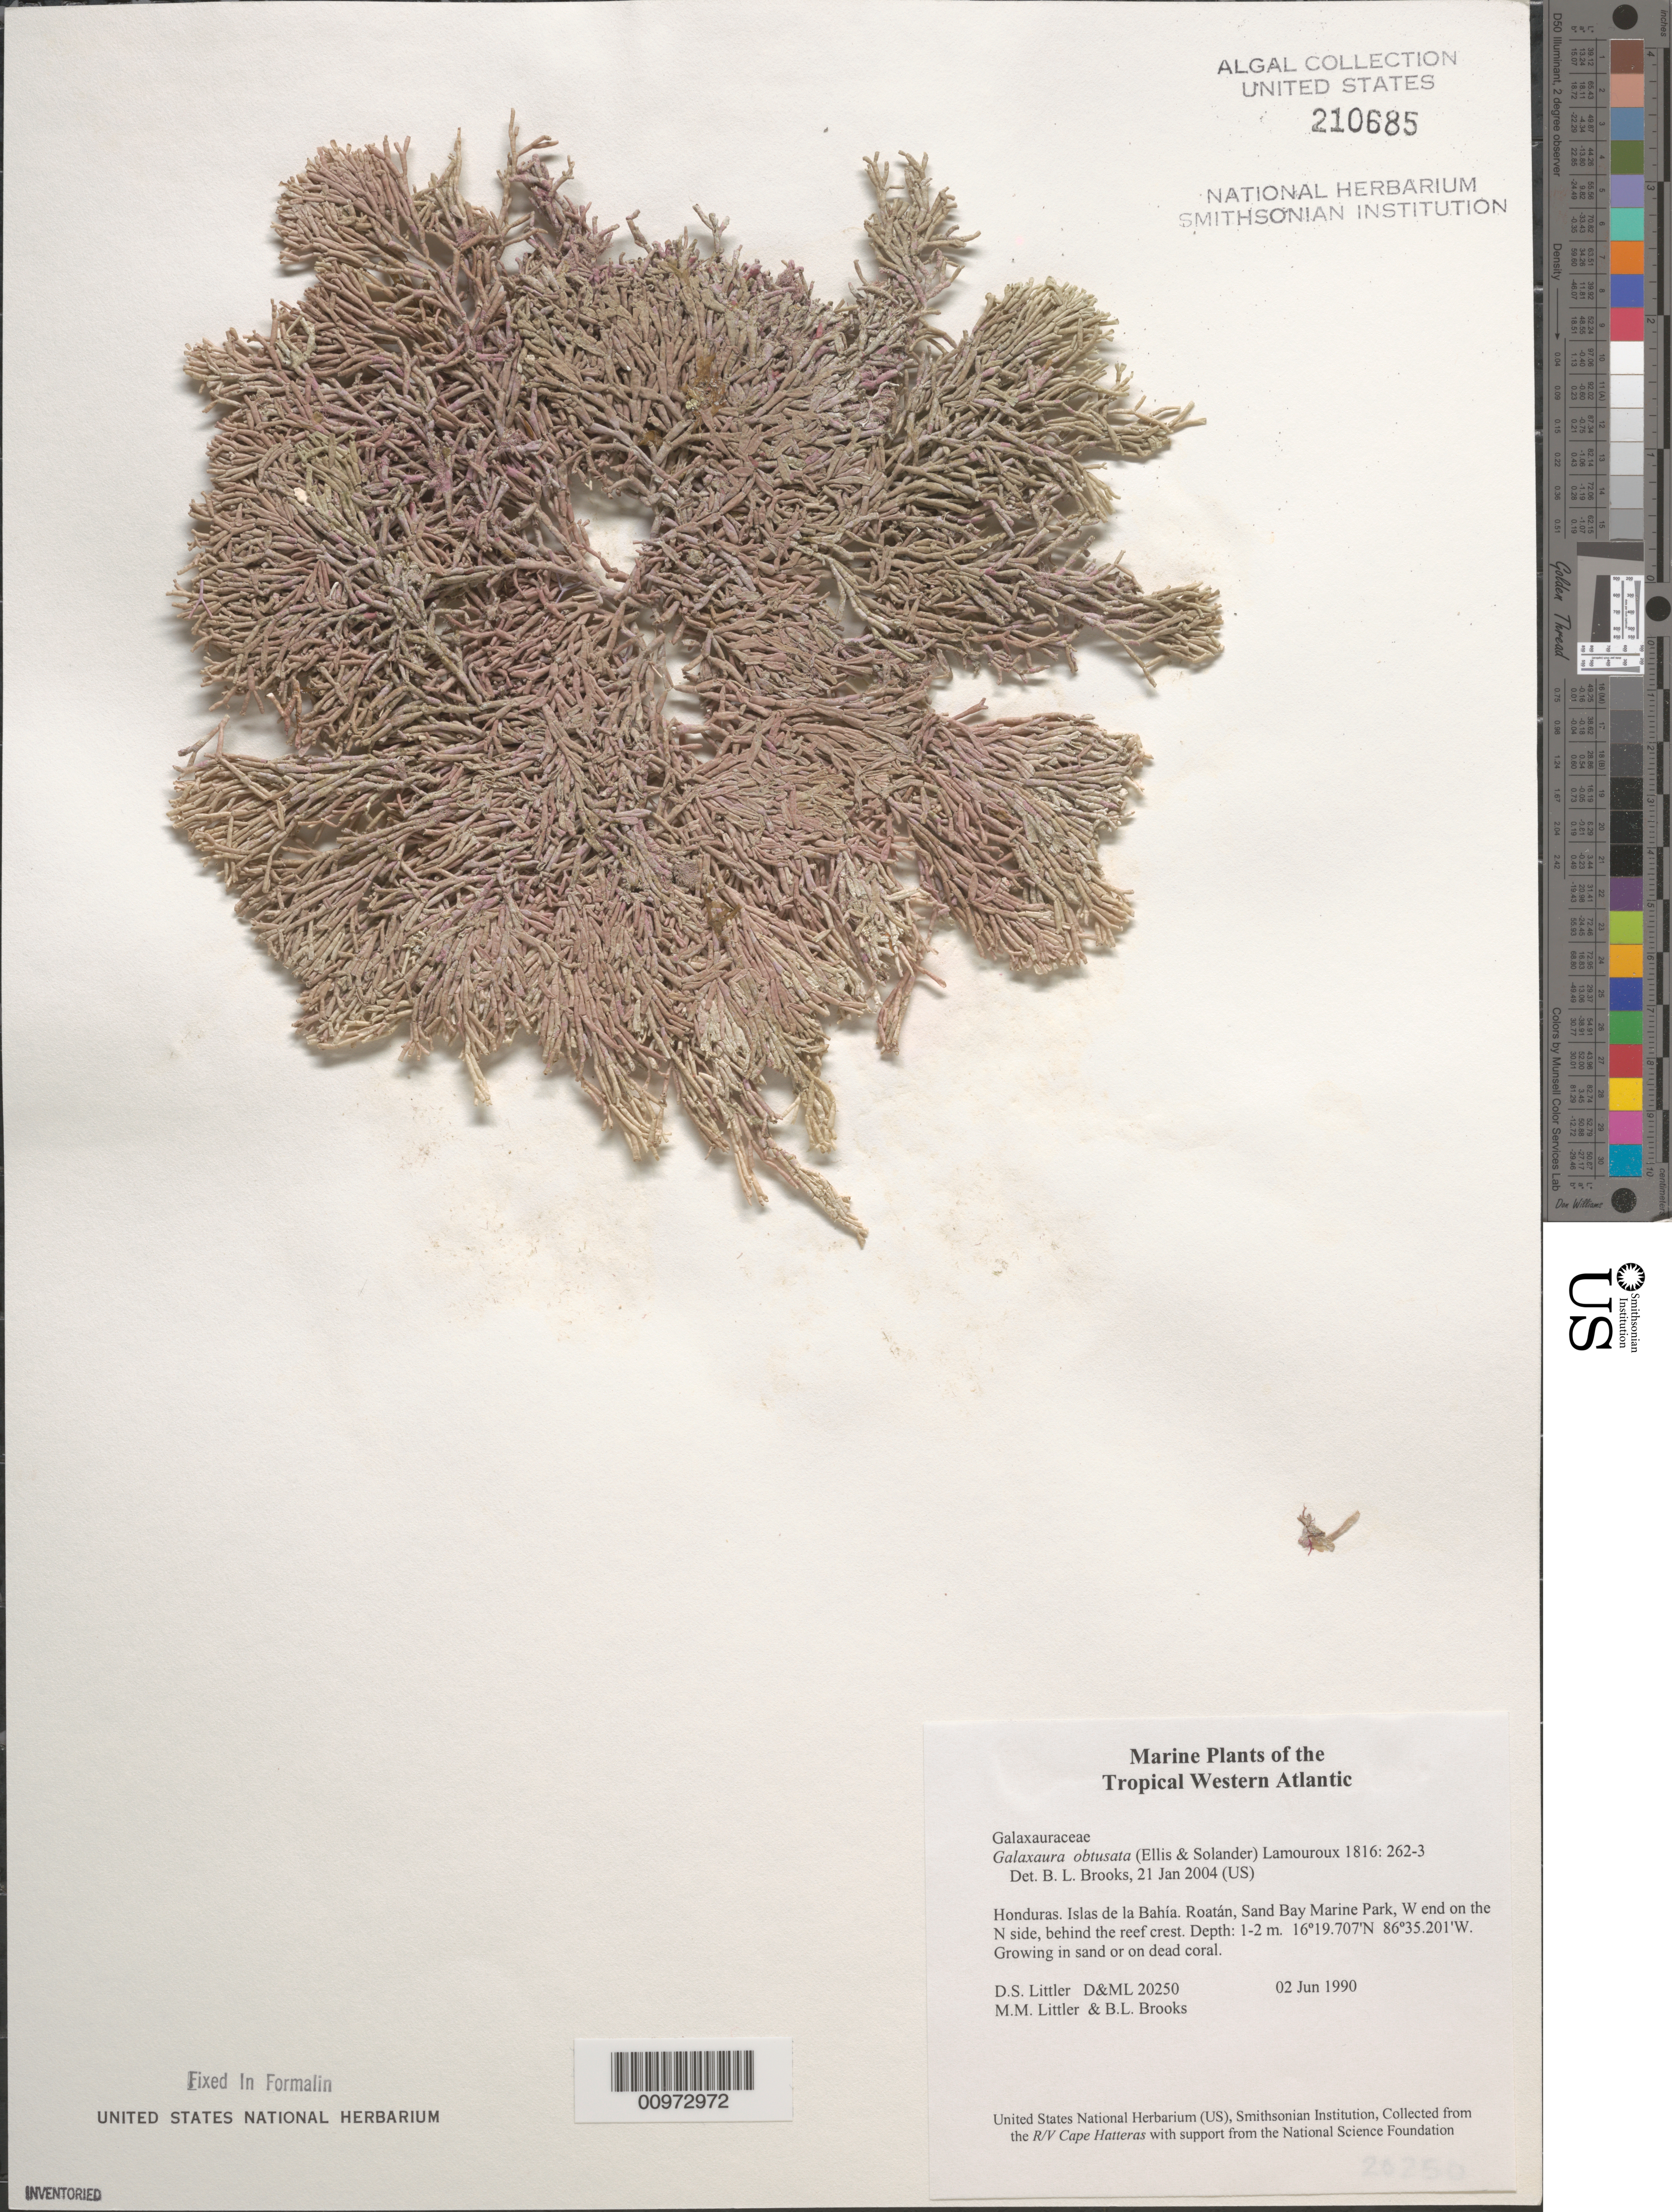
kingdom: Plantae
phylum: Rhodophyta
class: Florideophyceae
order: Nemaliales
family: Galaxauraceae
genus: Dichotomaria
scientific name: Dichotomaria obtusata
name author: (Ellis & Sol.) Lam.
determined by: Algae name updating Project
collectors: D. S. Littler, M. M. Littler & B. Brooks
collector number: D&ML 20250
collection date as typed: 02 Jun 1990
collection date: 1990-06-02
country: Honduras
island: Roatan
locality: Sand Bay Marine Park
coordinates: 16 19.707'N, 86 35.201'W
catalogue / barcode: US 210685